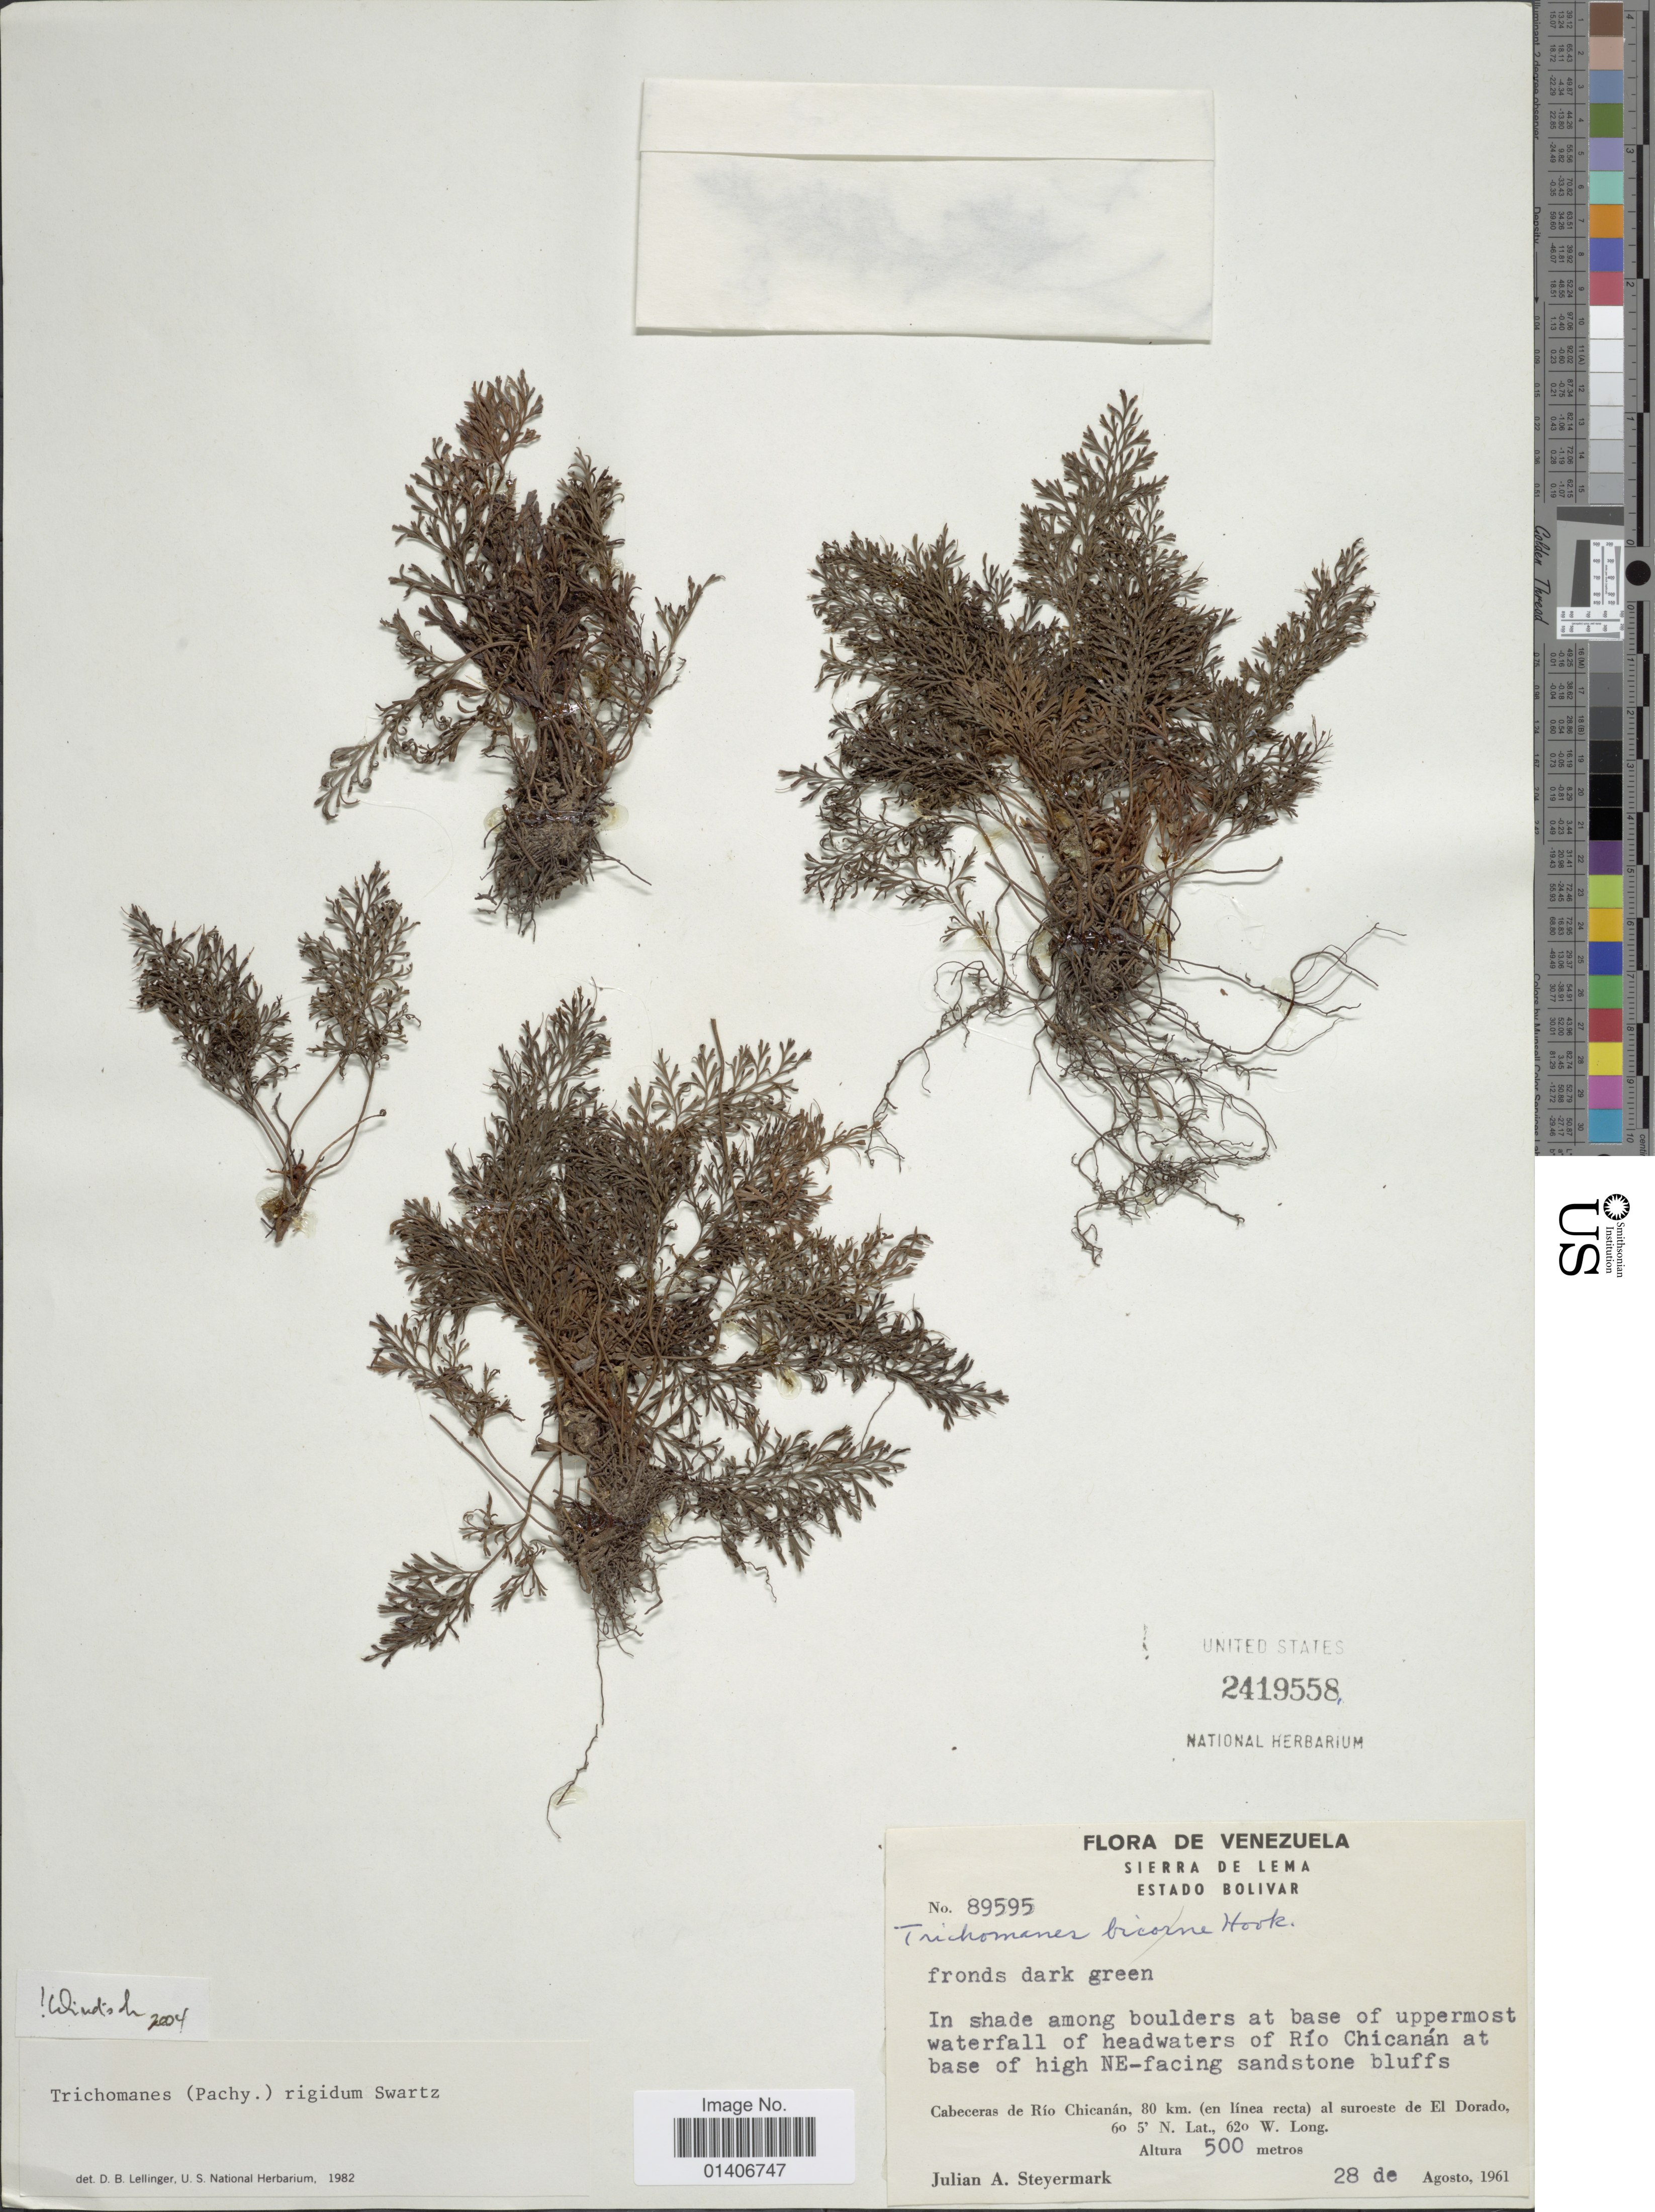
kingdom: Plantae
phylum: Tracheophyta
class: Polypodiopsida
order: Hymenophyllales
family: Hymenophyllaceae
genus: Abrodictyum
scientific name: Abrodictyum rigidum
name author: (Sw.) Ebihara & Dubuisson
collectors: J. Steyermark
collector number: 89595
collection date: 1961-08-28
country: Venezuela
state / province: Bolivar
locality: Sierra de Lema, in shade among boulders at base of uppermost waterfall of headwaters of Río Chicanán at base of high NE-facing sandstone bluffs, cabeceras de Río Chicanán, 80 km. (en linea recta) al suroeste de El Dorado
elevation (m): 500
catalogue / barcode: US 2419558